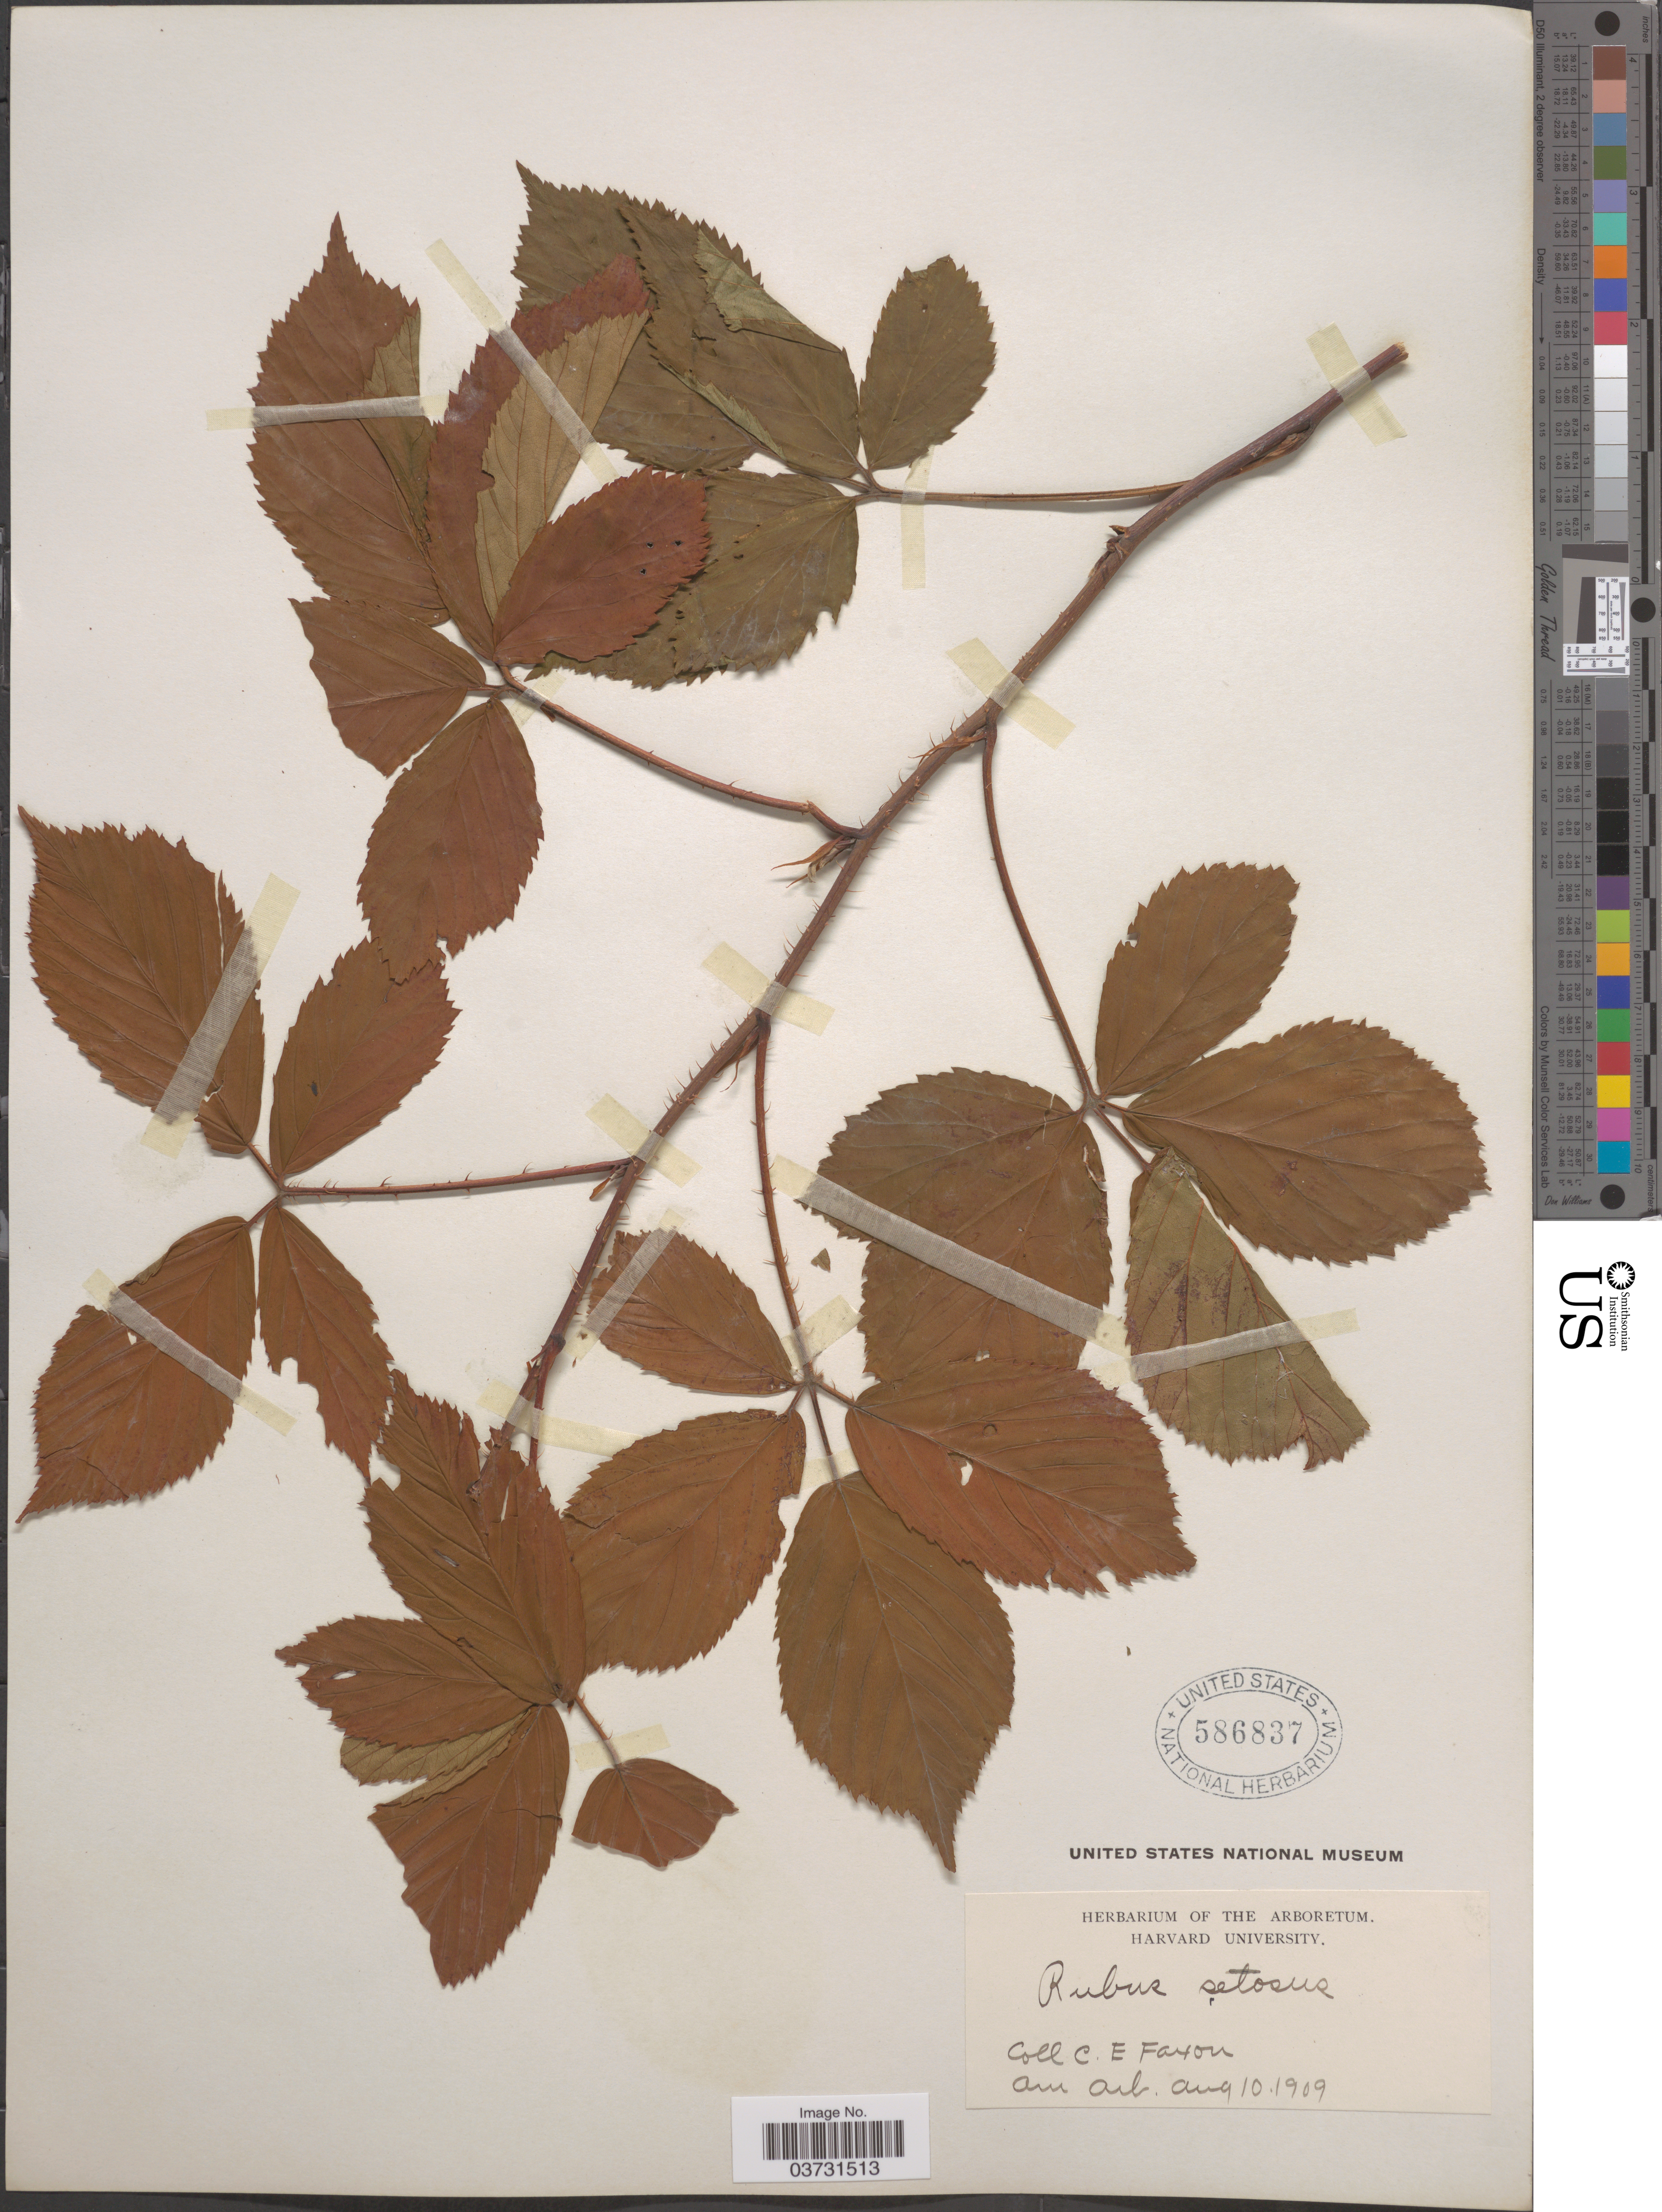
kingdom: Plantae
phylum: Tracheophyta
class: Magnoliopsida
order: Rosales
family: Rosaceae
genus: Rubus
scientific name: Rubus nigricans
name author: Rydb. in Britton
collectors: C. Faxon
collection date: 1909-08-10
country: United States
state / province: Massachusetts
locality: Arn arb.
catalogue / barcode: US 586837